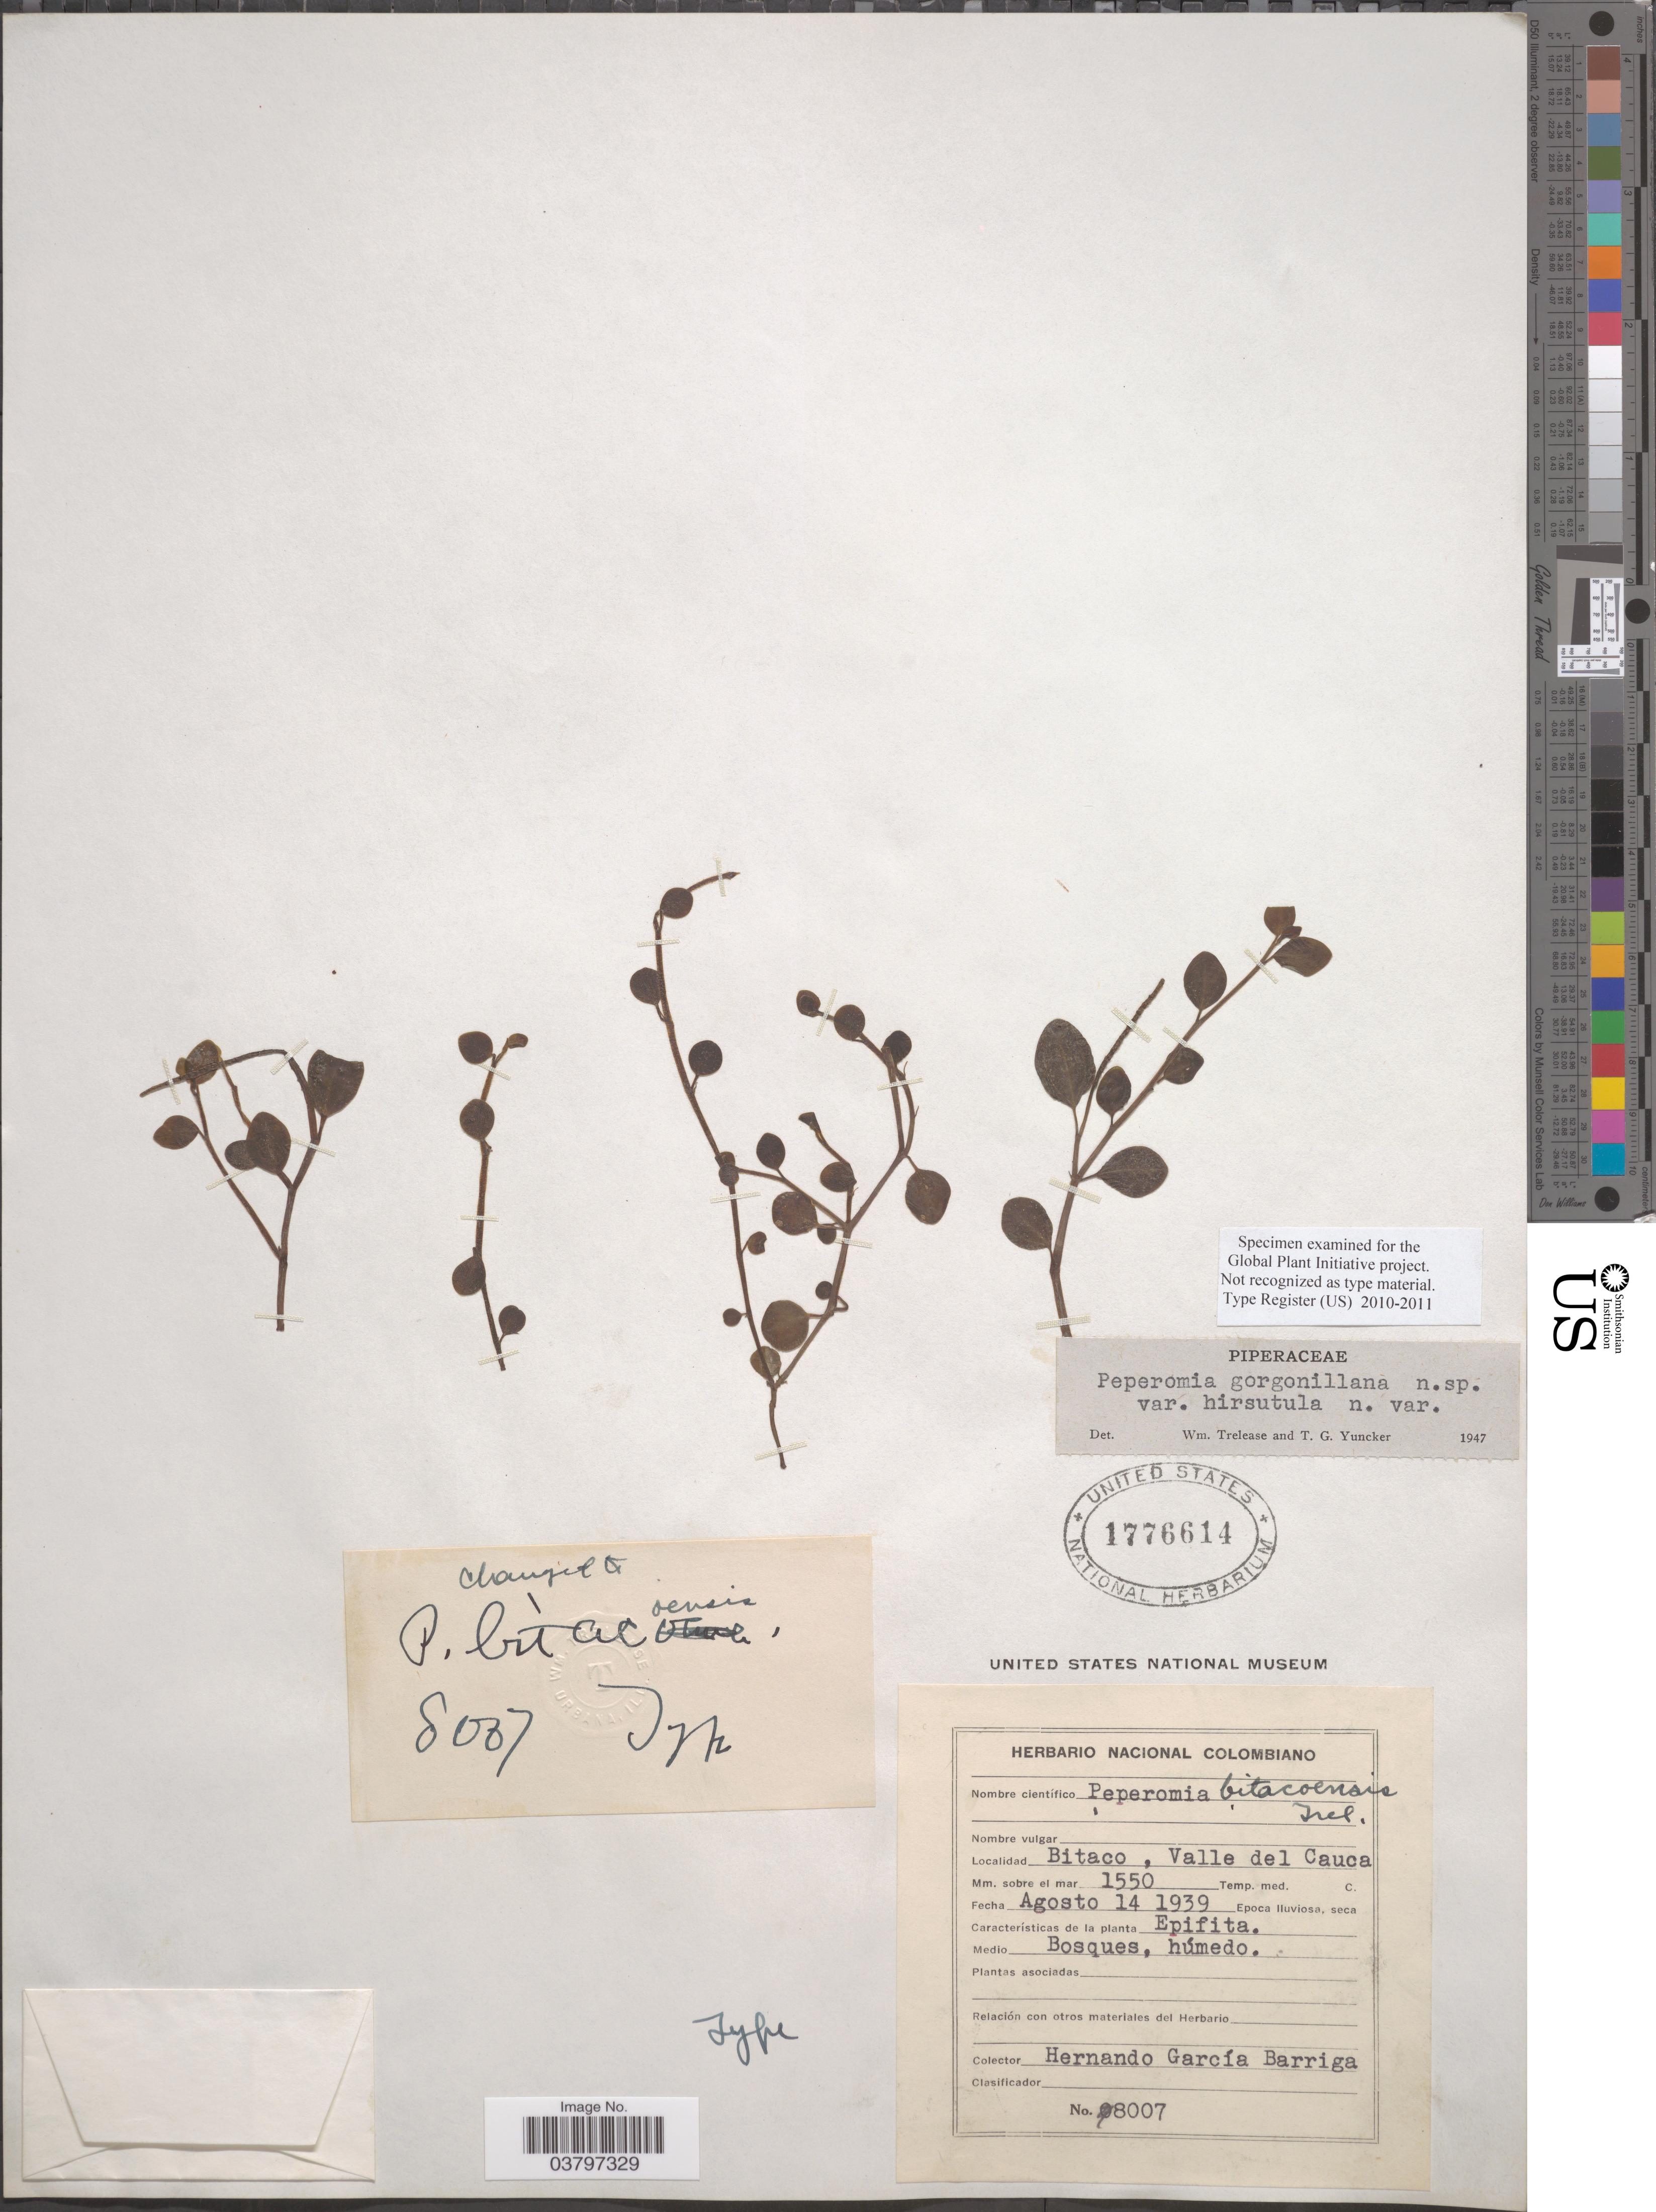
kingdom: Plantae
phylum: Tracheophyta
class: Magnoliopsida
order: Piperales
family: Piperaceae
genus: Peperomia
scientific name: Peperomia gorgonillana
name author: Trel. & Yunck.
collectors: H. García Barriga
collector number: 8007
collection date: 1939-08-14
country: Colombia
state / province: Valle del Cauca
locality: Bitaco.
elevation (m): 1550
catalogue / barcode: US 1776614